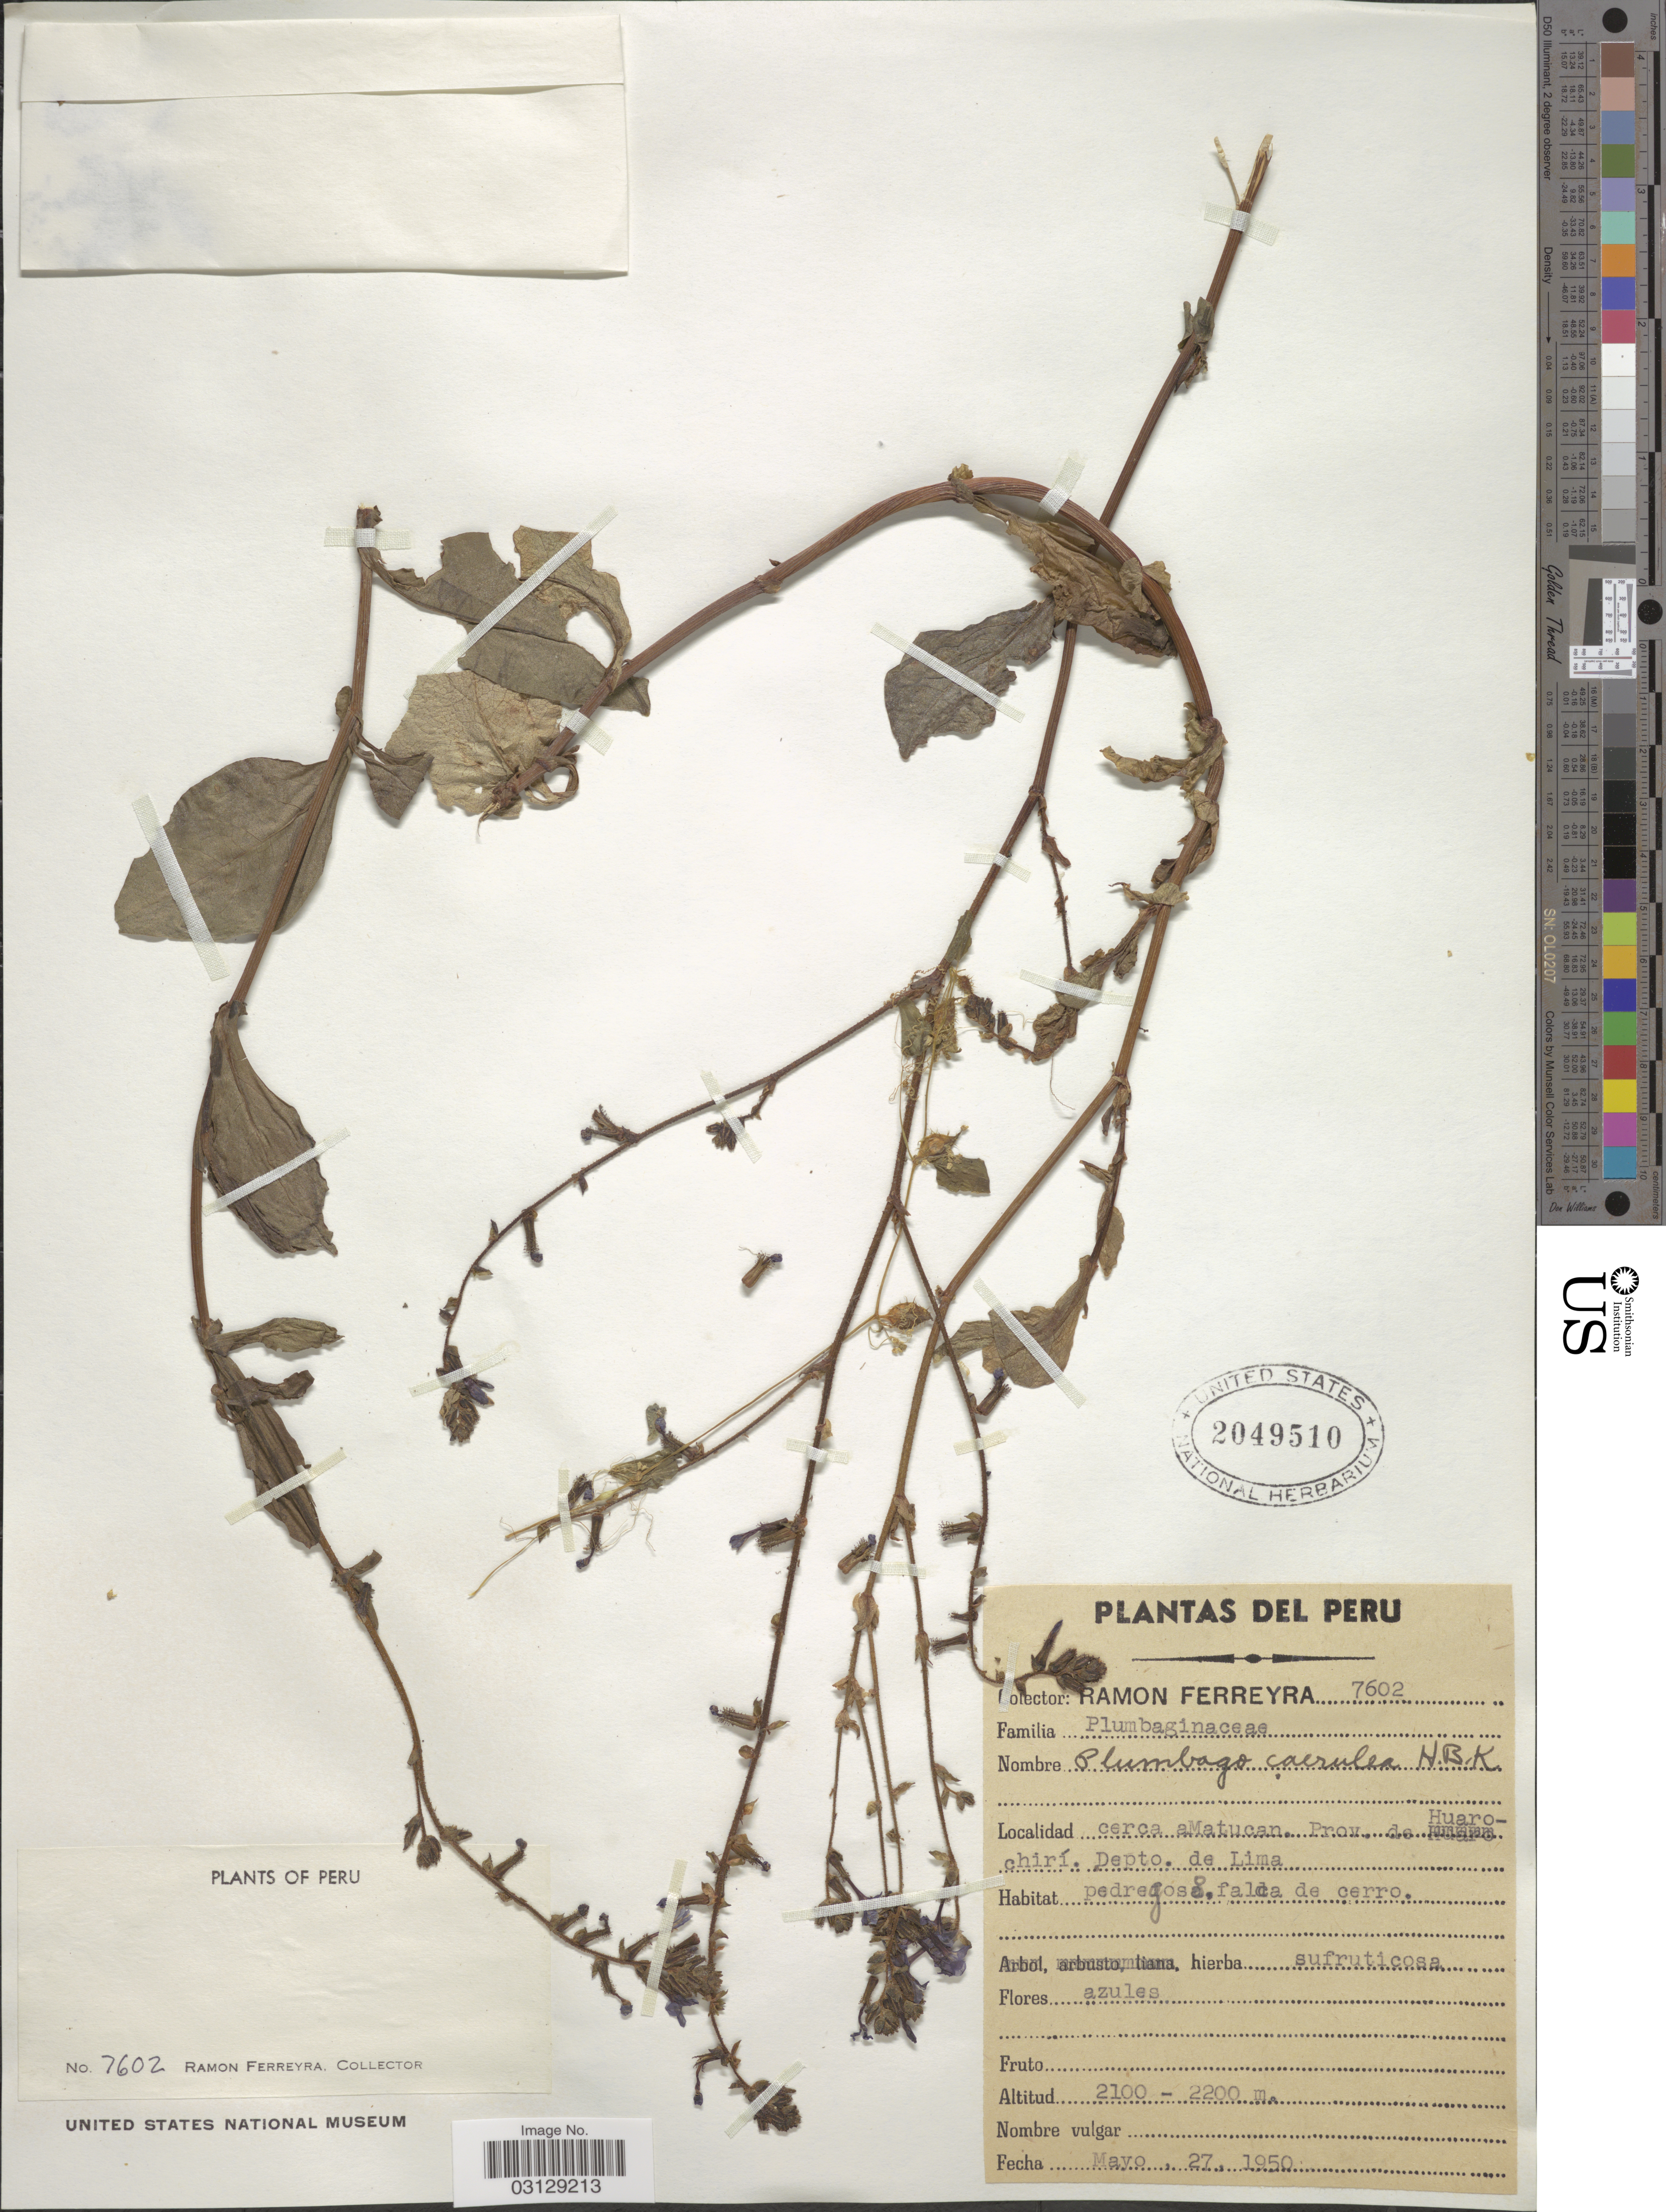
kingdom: Plantae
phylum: Tracheophyta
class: Magnoliopsida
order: Caryophyllales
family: Plumbaginaceae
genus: Plumbago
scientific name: Plumbago coerulea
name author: Auct.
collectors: R. A. Ferreyra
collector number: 7602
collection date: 1950-05-27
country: Peru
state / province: Lima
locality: Cerca a Matucan. Prov. de Huarochirí. Depto. de Lima.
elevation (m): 2100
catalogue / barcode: US 2049510